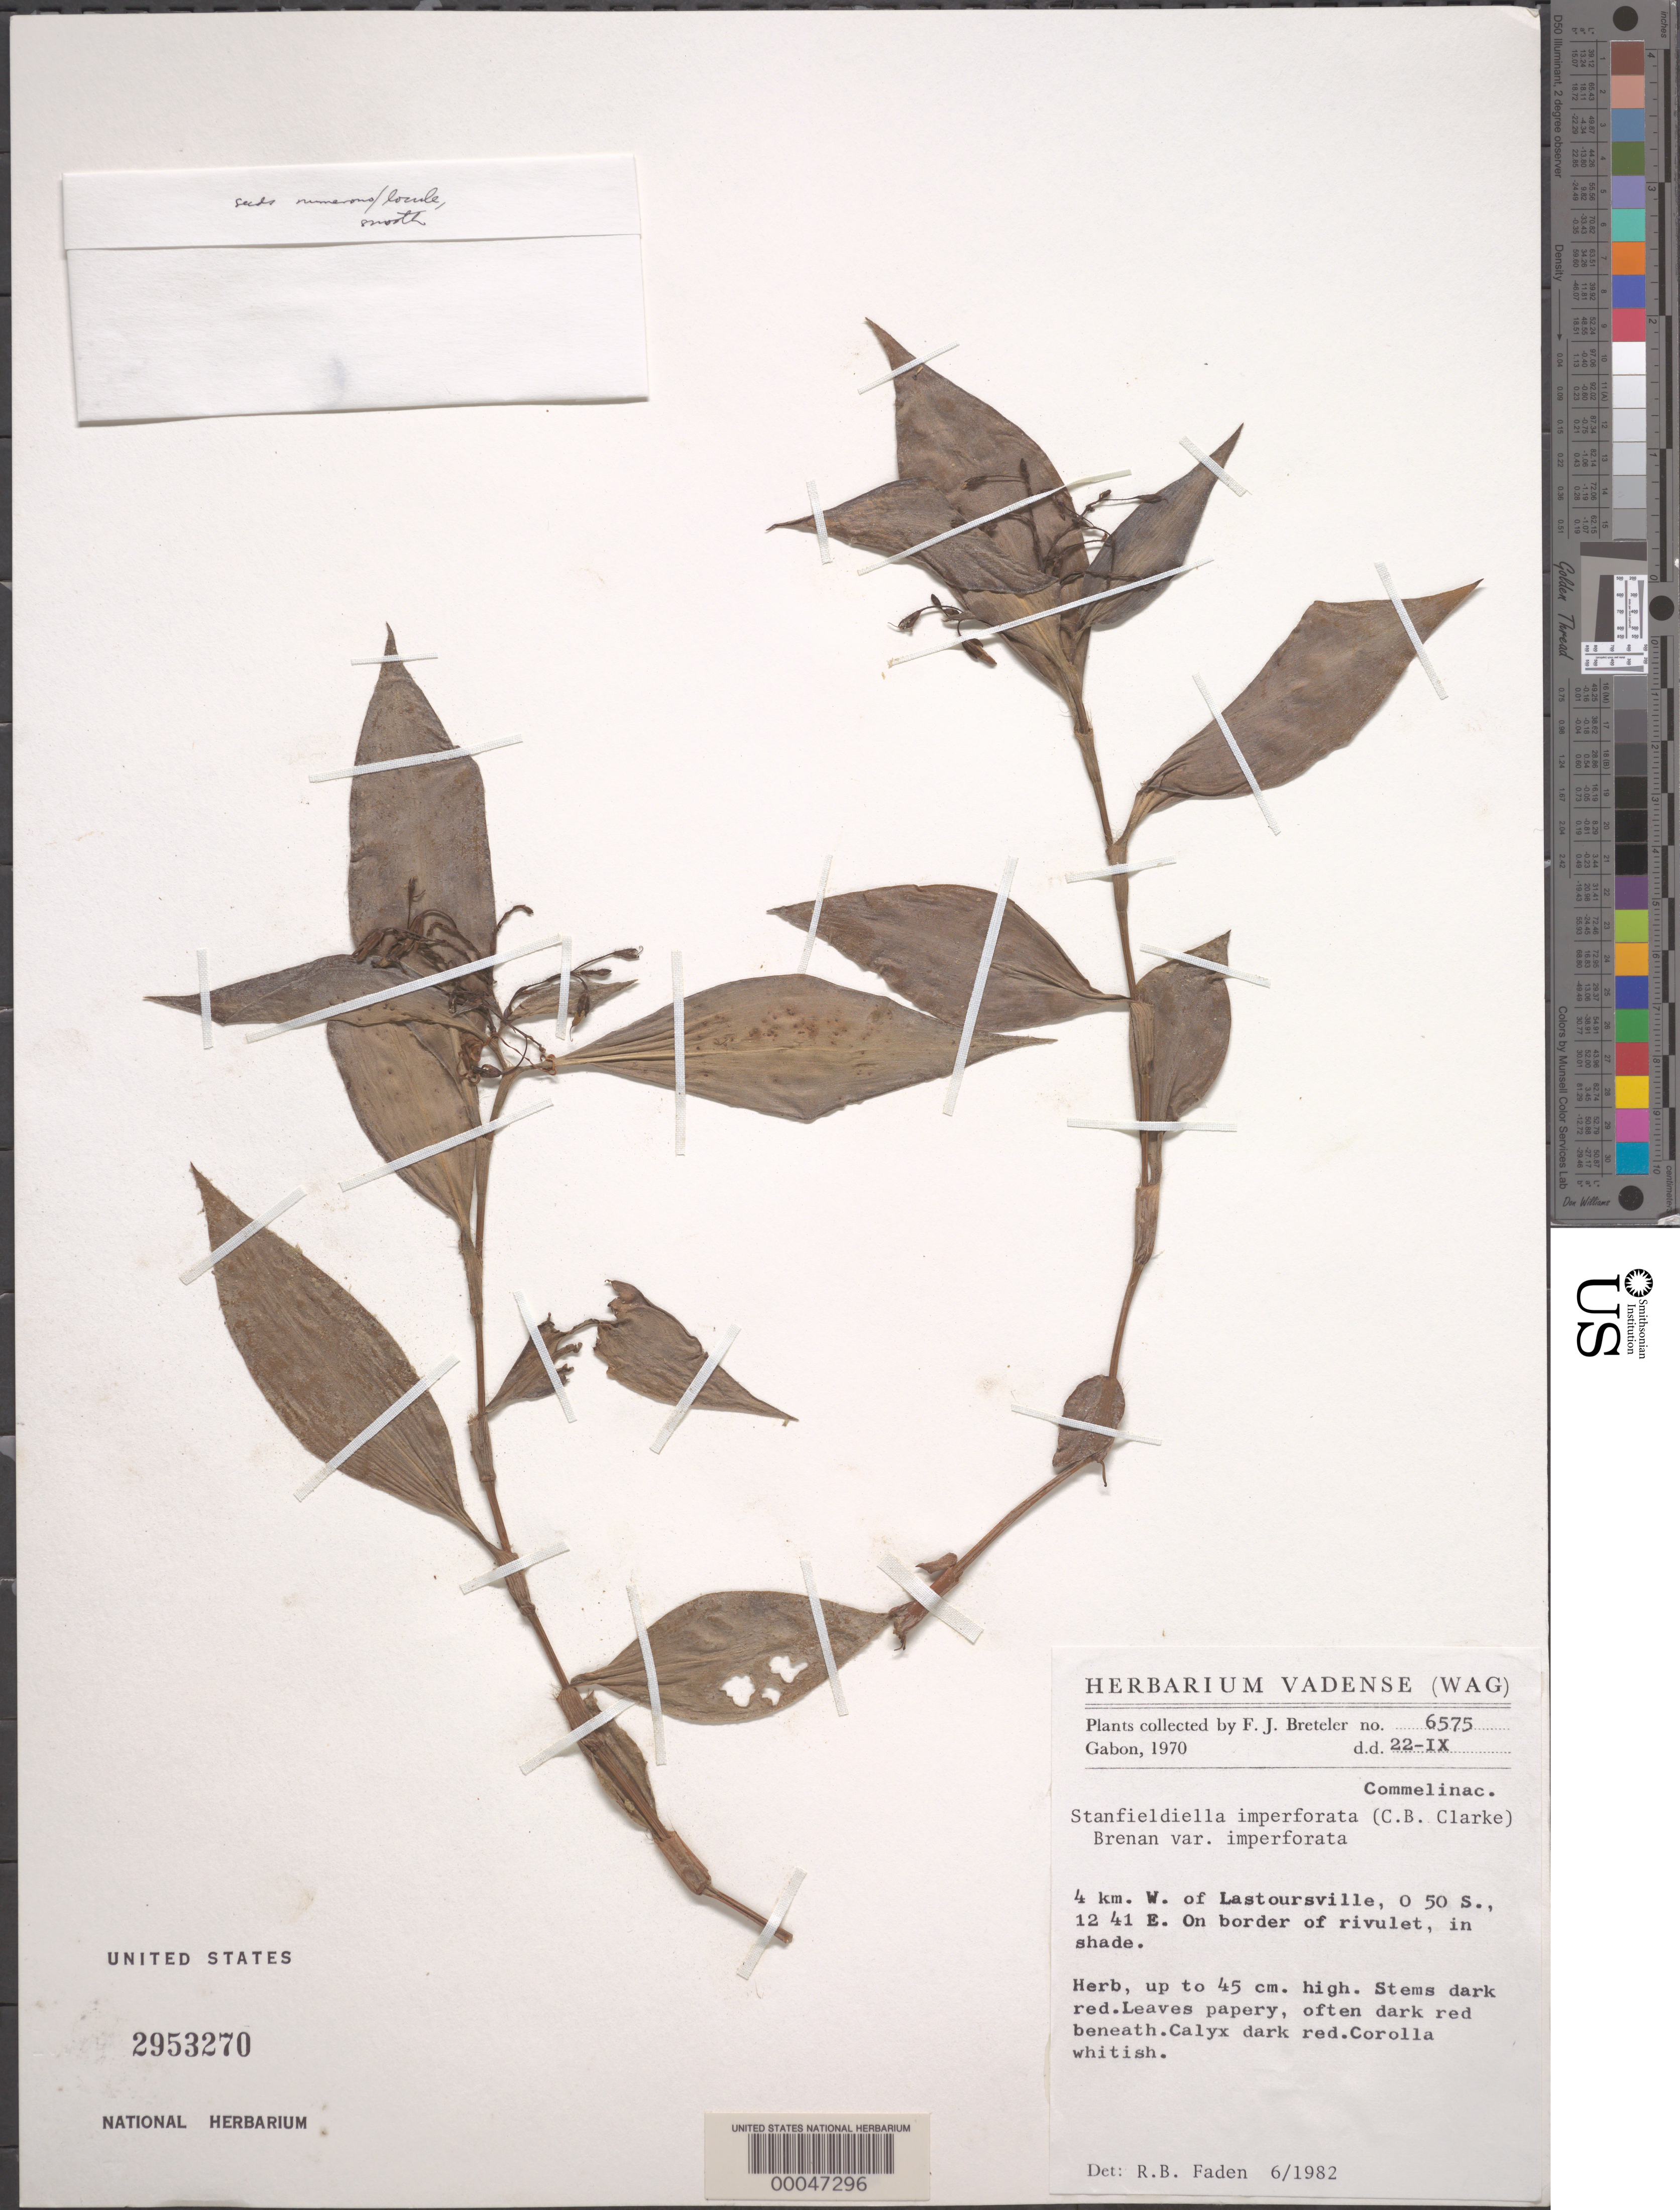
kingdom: Plantae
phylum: Tracheophyta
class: Liliopsida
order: Commelinales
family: Commelinaceae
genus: Stanfieldiella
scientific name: Stanfieldiella imperforata var. imperforata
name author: (C.B. Clarke) Brenan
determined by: Faden, Robert B., (US), Smithsonian Institution - National Museum of Natural History (UNITED STATES)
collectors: F. J. Breteler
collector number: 6575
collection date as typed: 22 Sep 1970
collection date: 1970-09-22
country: Gabon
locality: W of Lastoursville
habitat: Edge of rivulet, in shade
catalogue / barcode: US 2953270